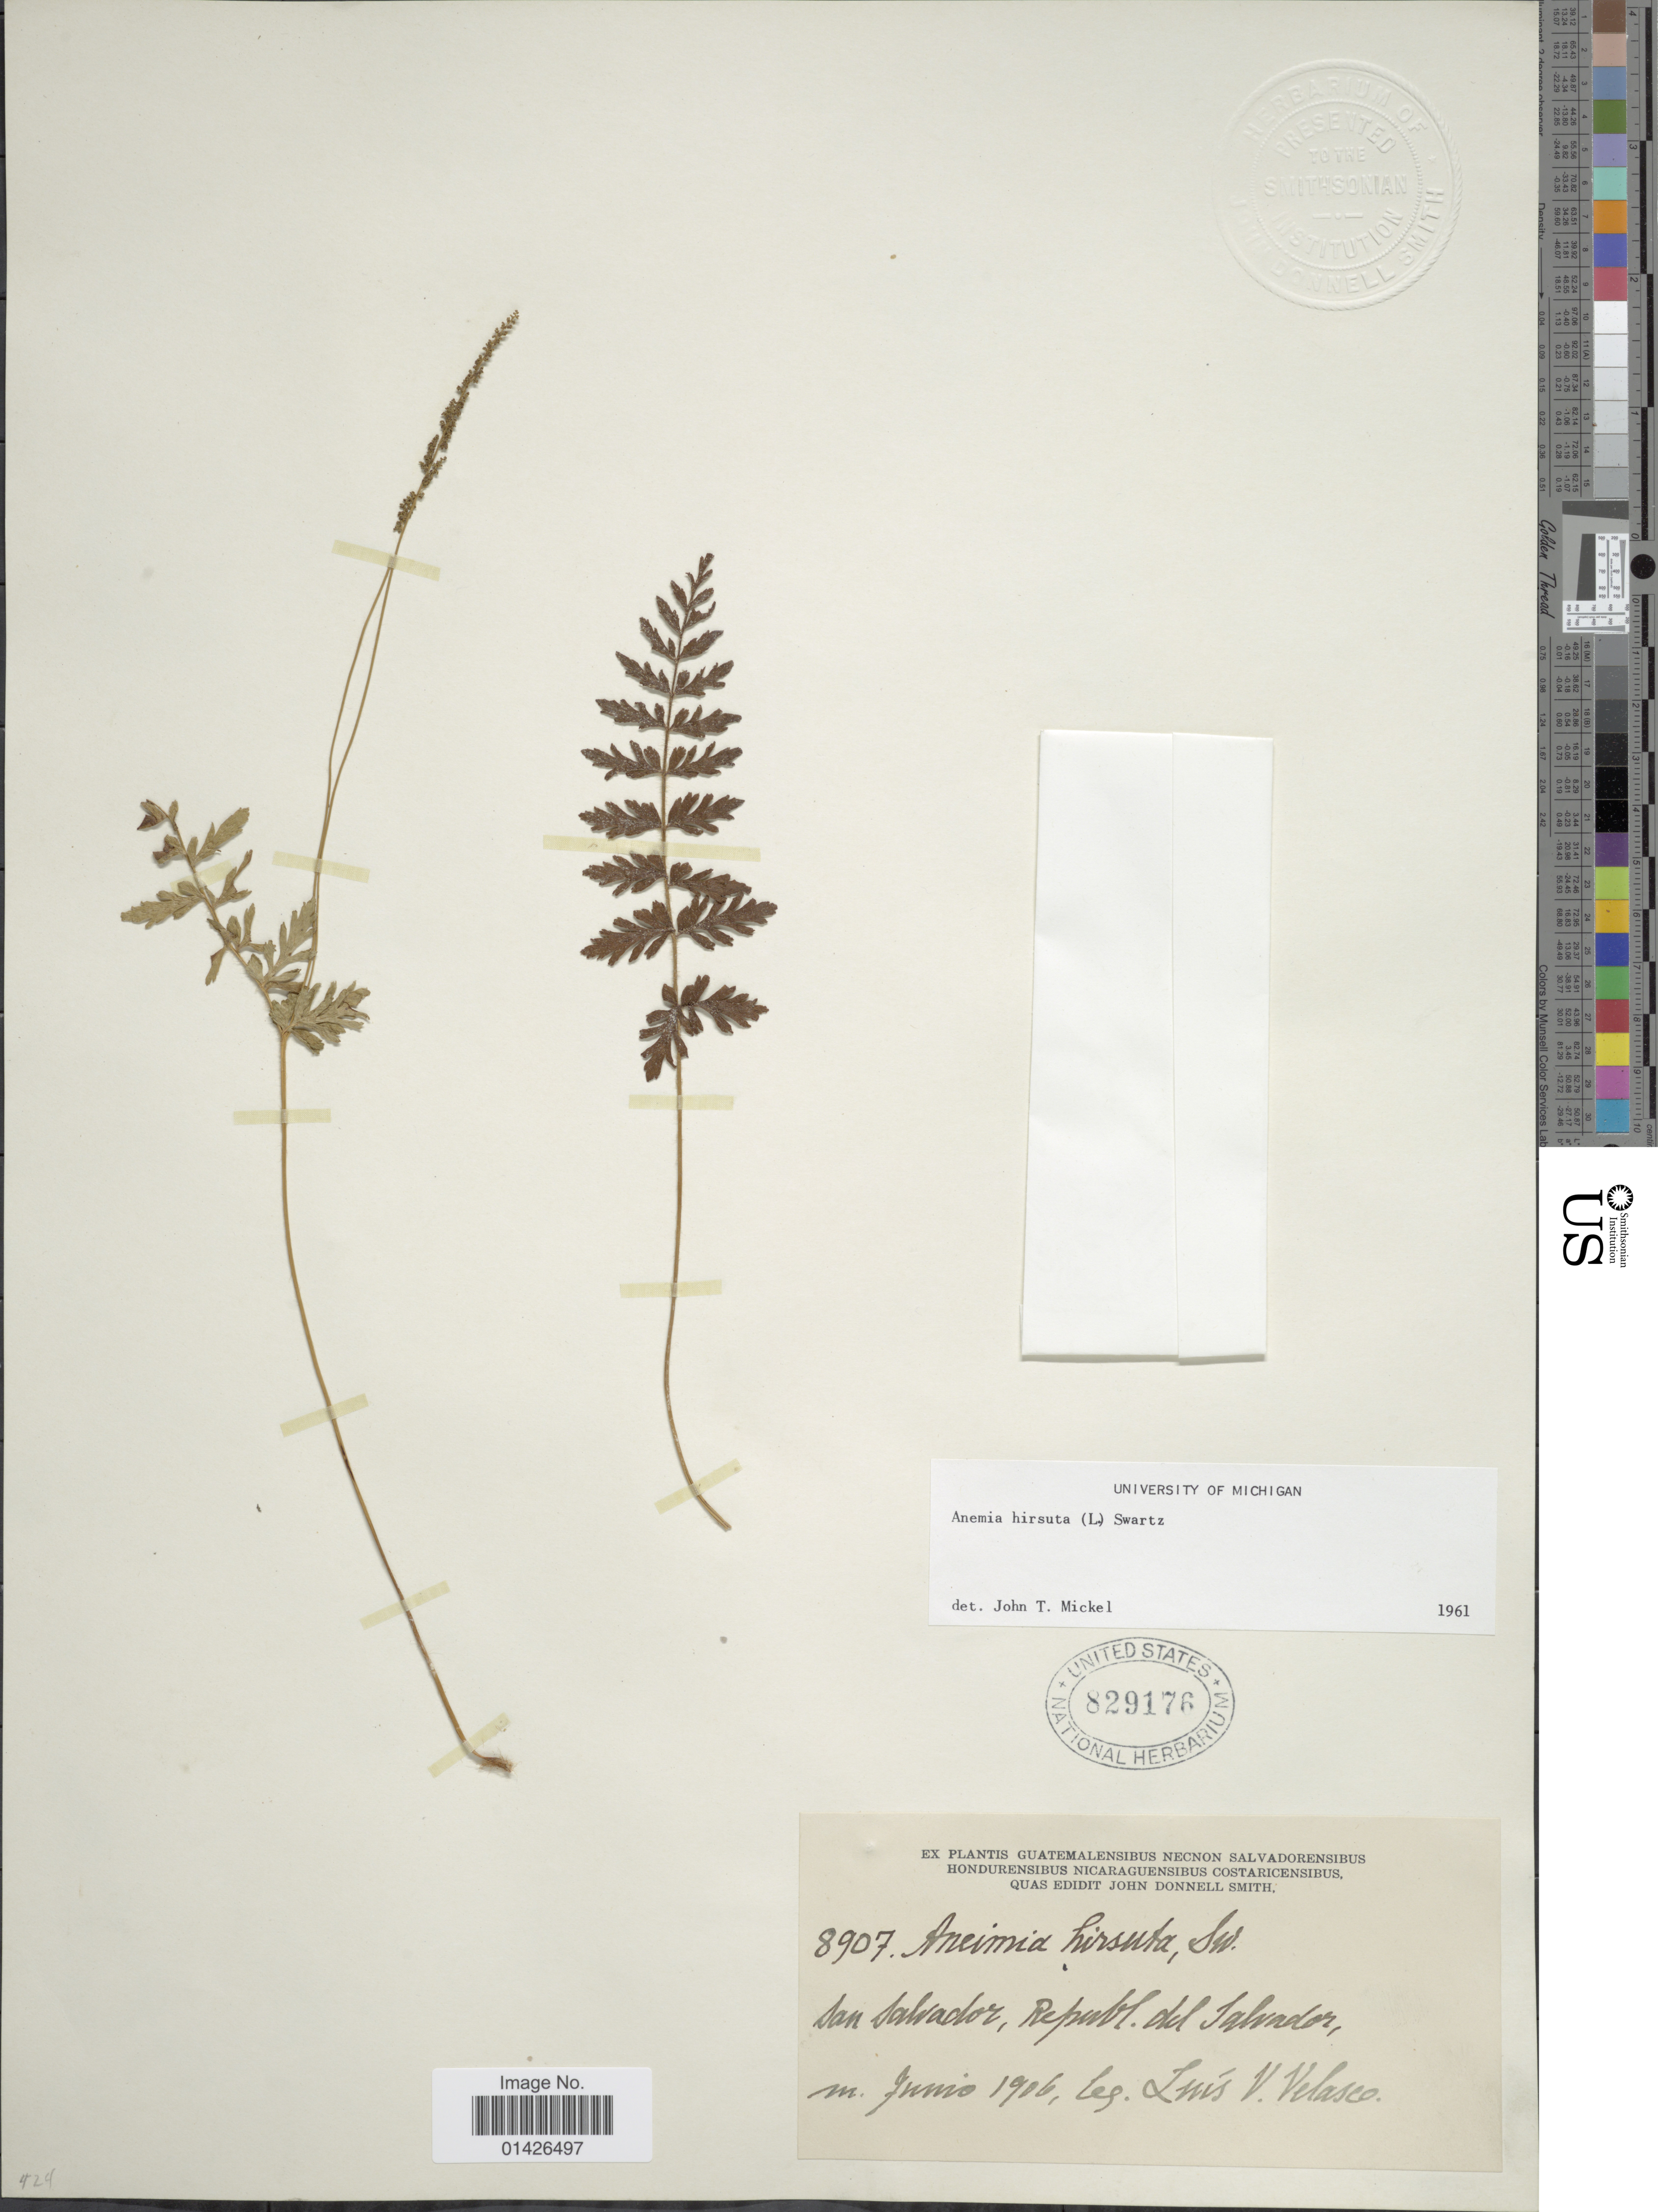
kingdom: Plantae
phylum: Tracheophyta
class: Polypodiopsida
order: Schizaeales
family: Anemiaceae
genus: Anemia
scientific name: Anemia hirsuta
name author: (L.) Sw.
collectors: L. Velasco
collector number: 8907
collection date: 1906-06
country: El Salvador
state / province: San Salvador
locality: Republ el Salvador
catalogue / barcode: US 829176